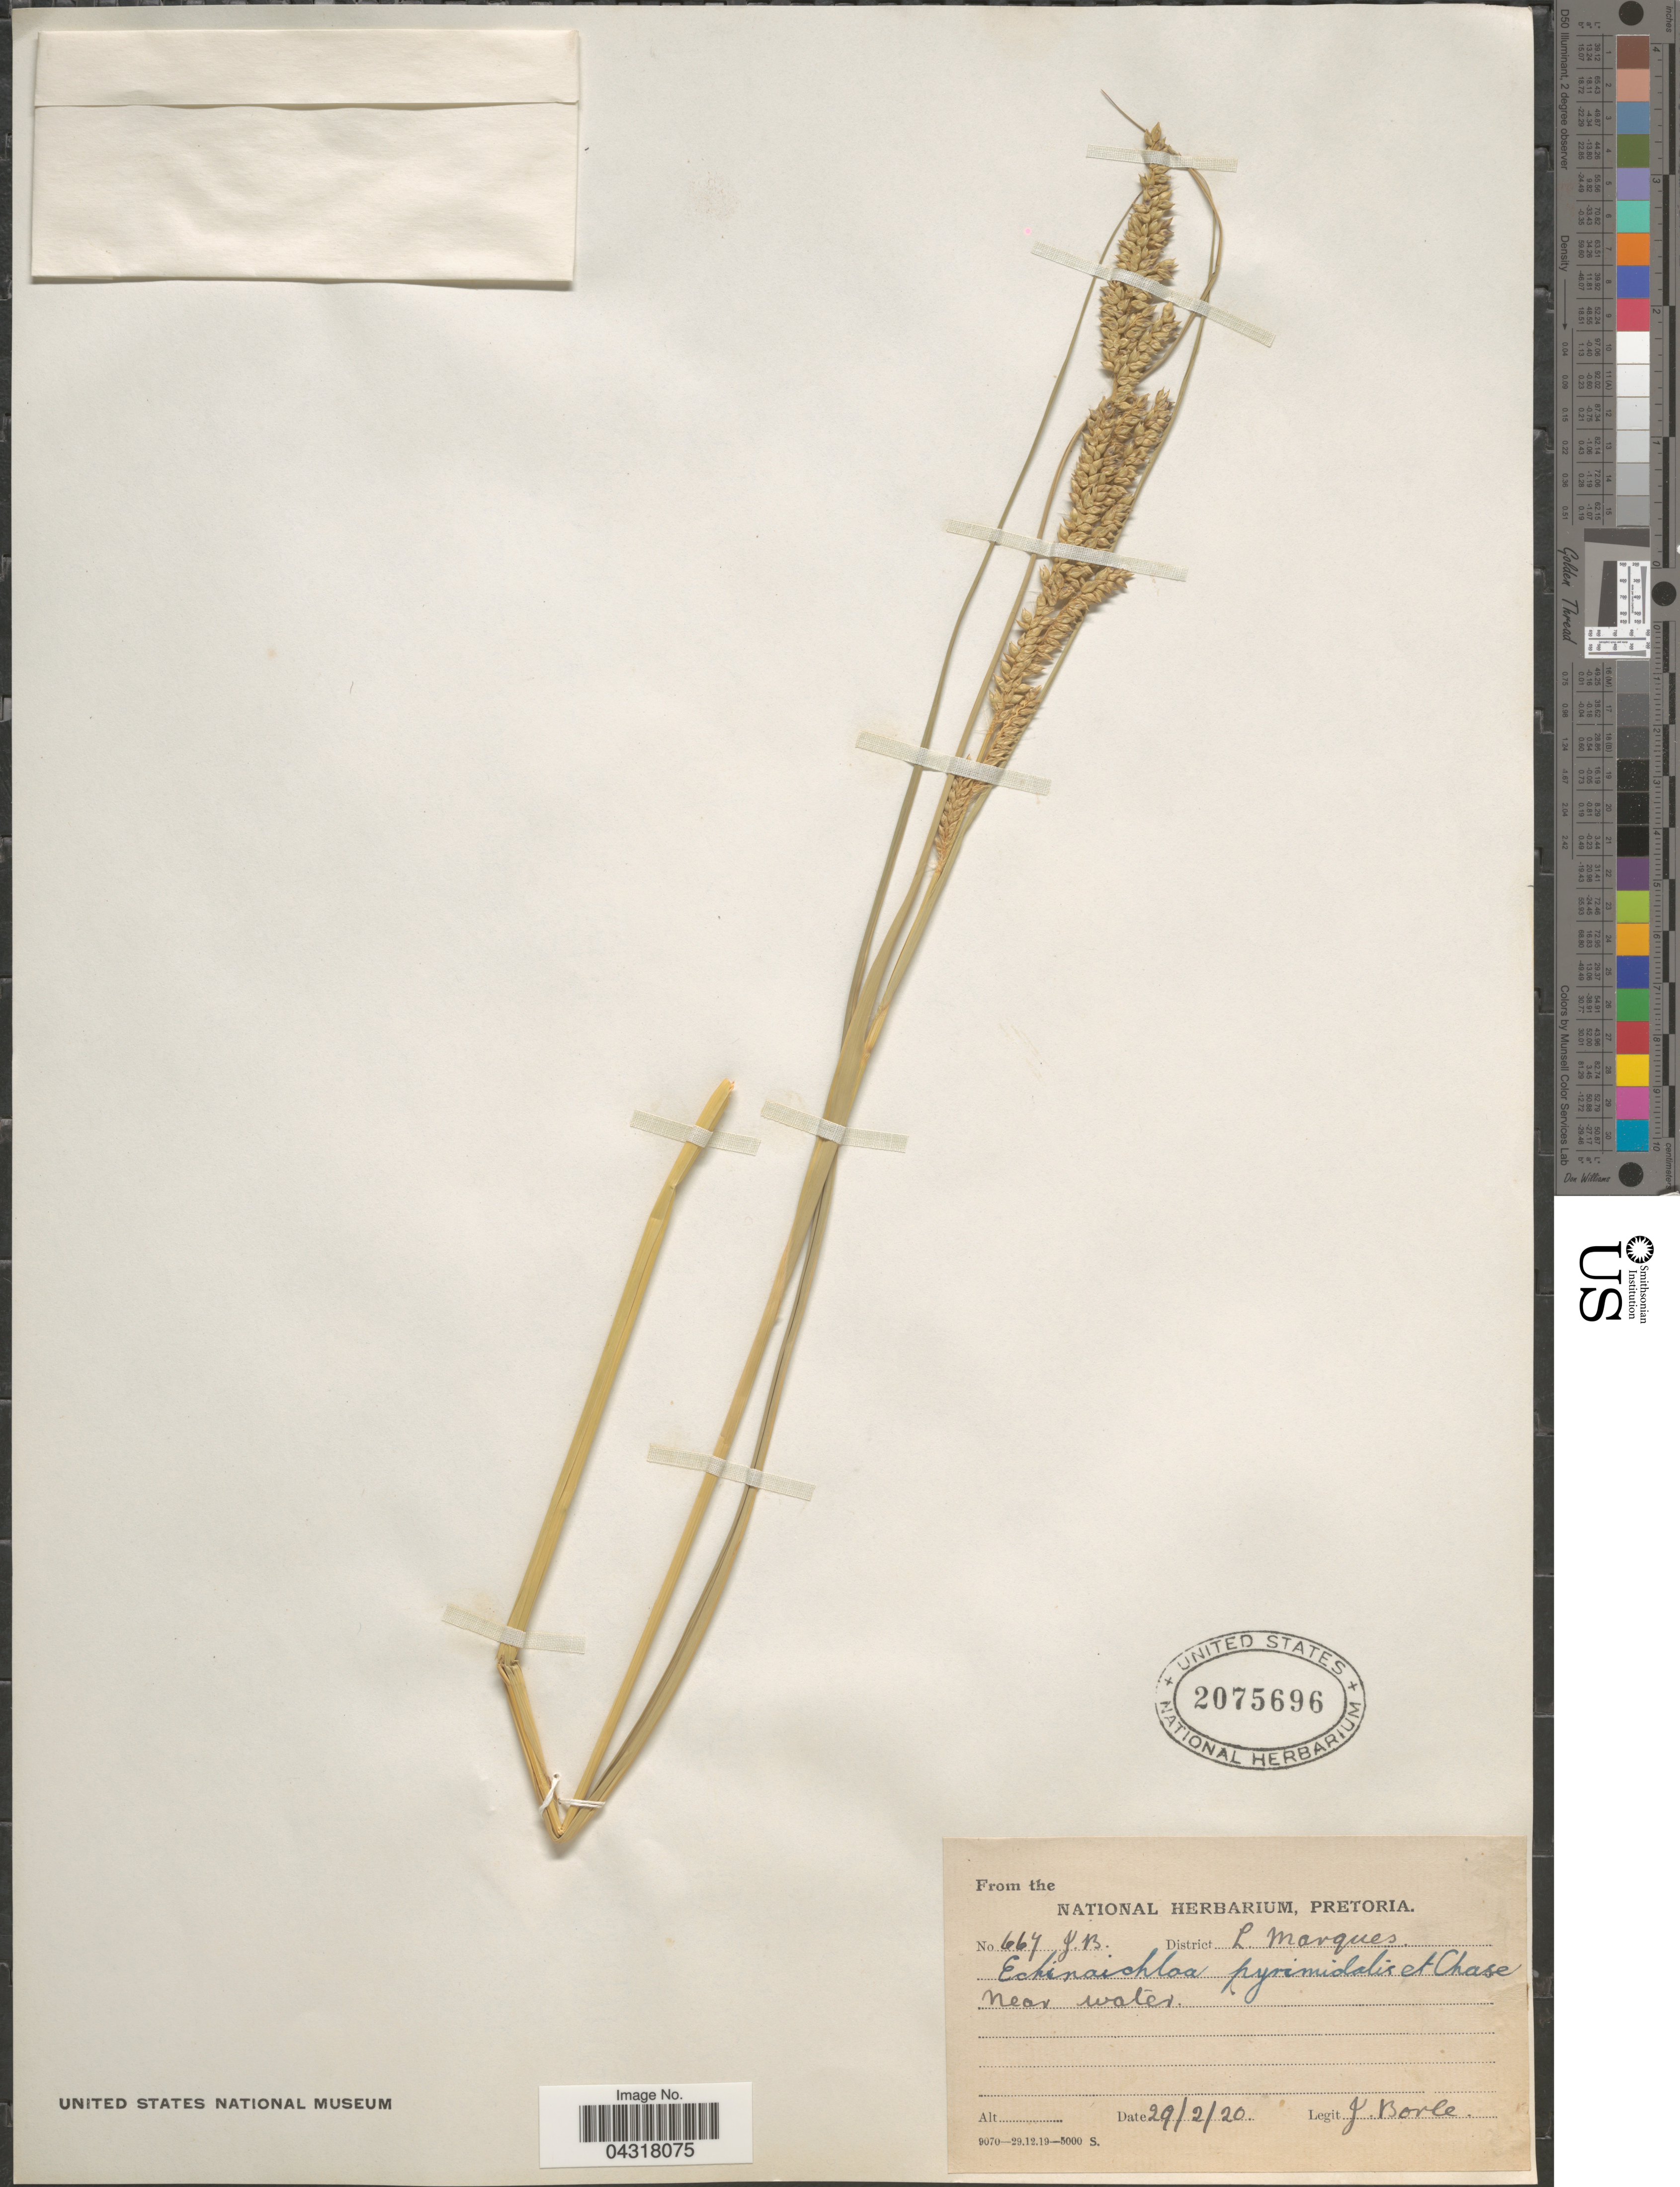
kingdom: Plantae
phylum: Tracheophyta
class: Liliopsida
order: Poales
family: Poaceae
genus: Echinochloa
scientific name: Echinochloa pyramidalis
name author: (Lam.) Hitchc. & Chase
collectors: J. Borle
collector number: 667JB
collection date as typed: Transcribed d/m/y: 29/2/20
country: Mozambique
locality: District L. Marques. Near water.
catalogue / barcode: US 2075696